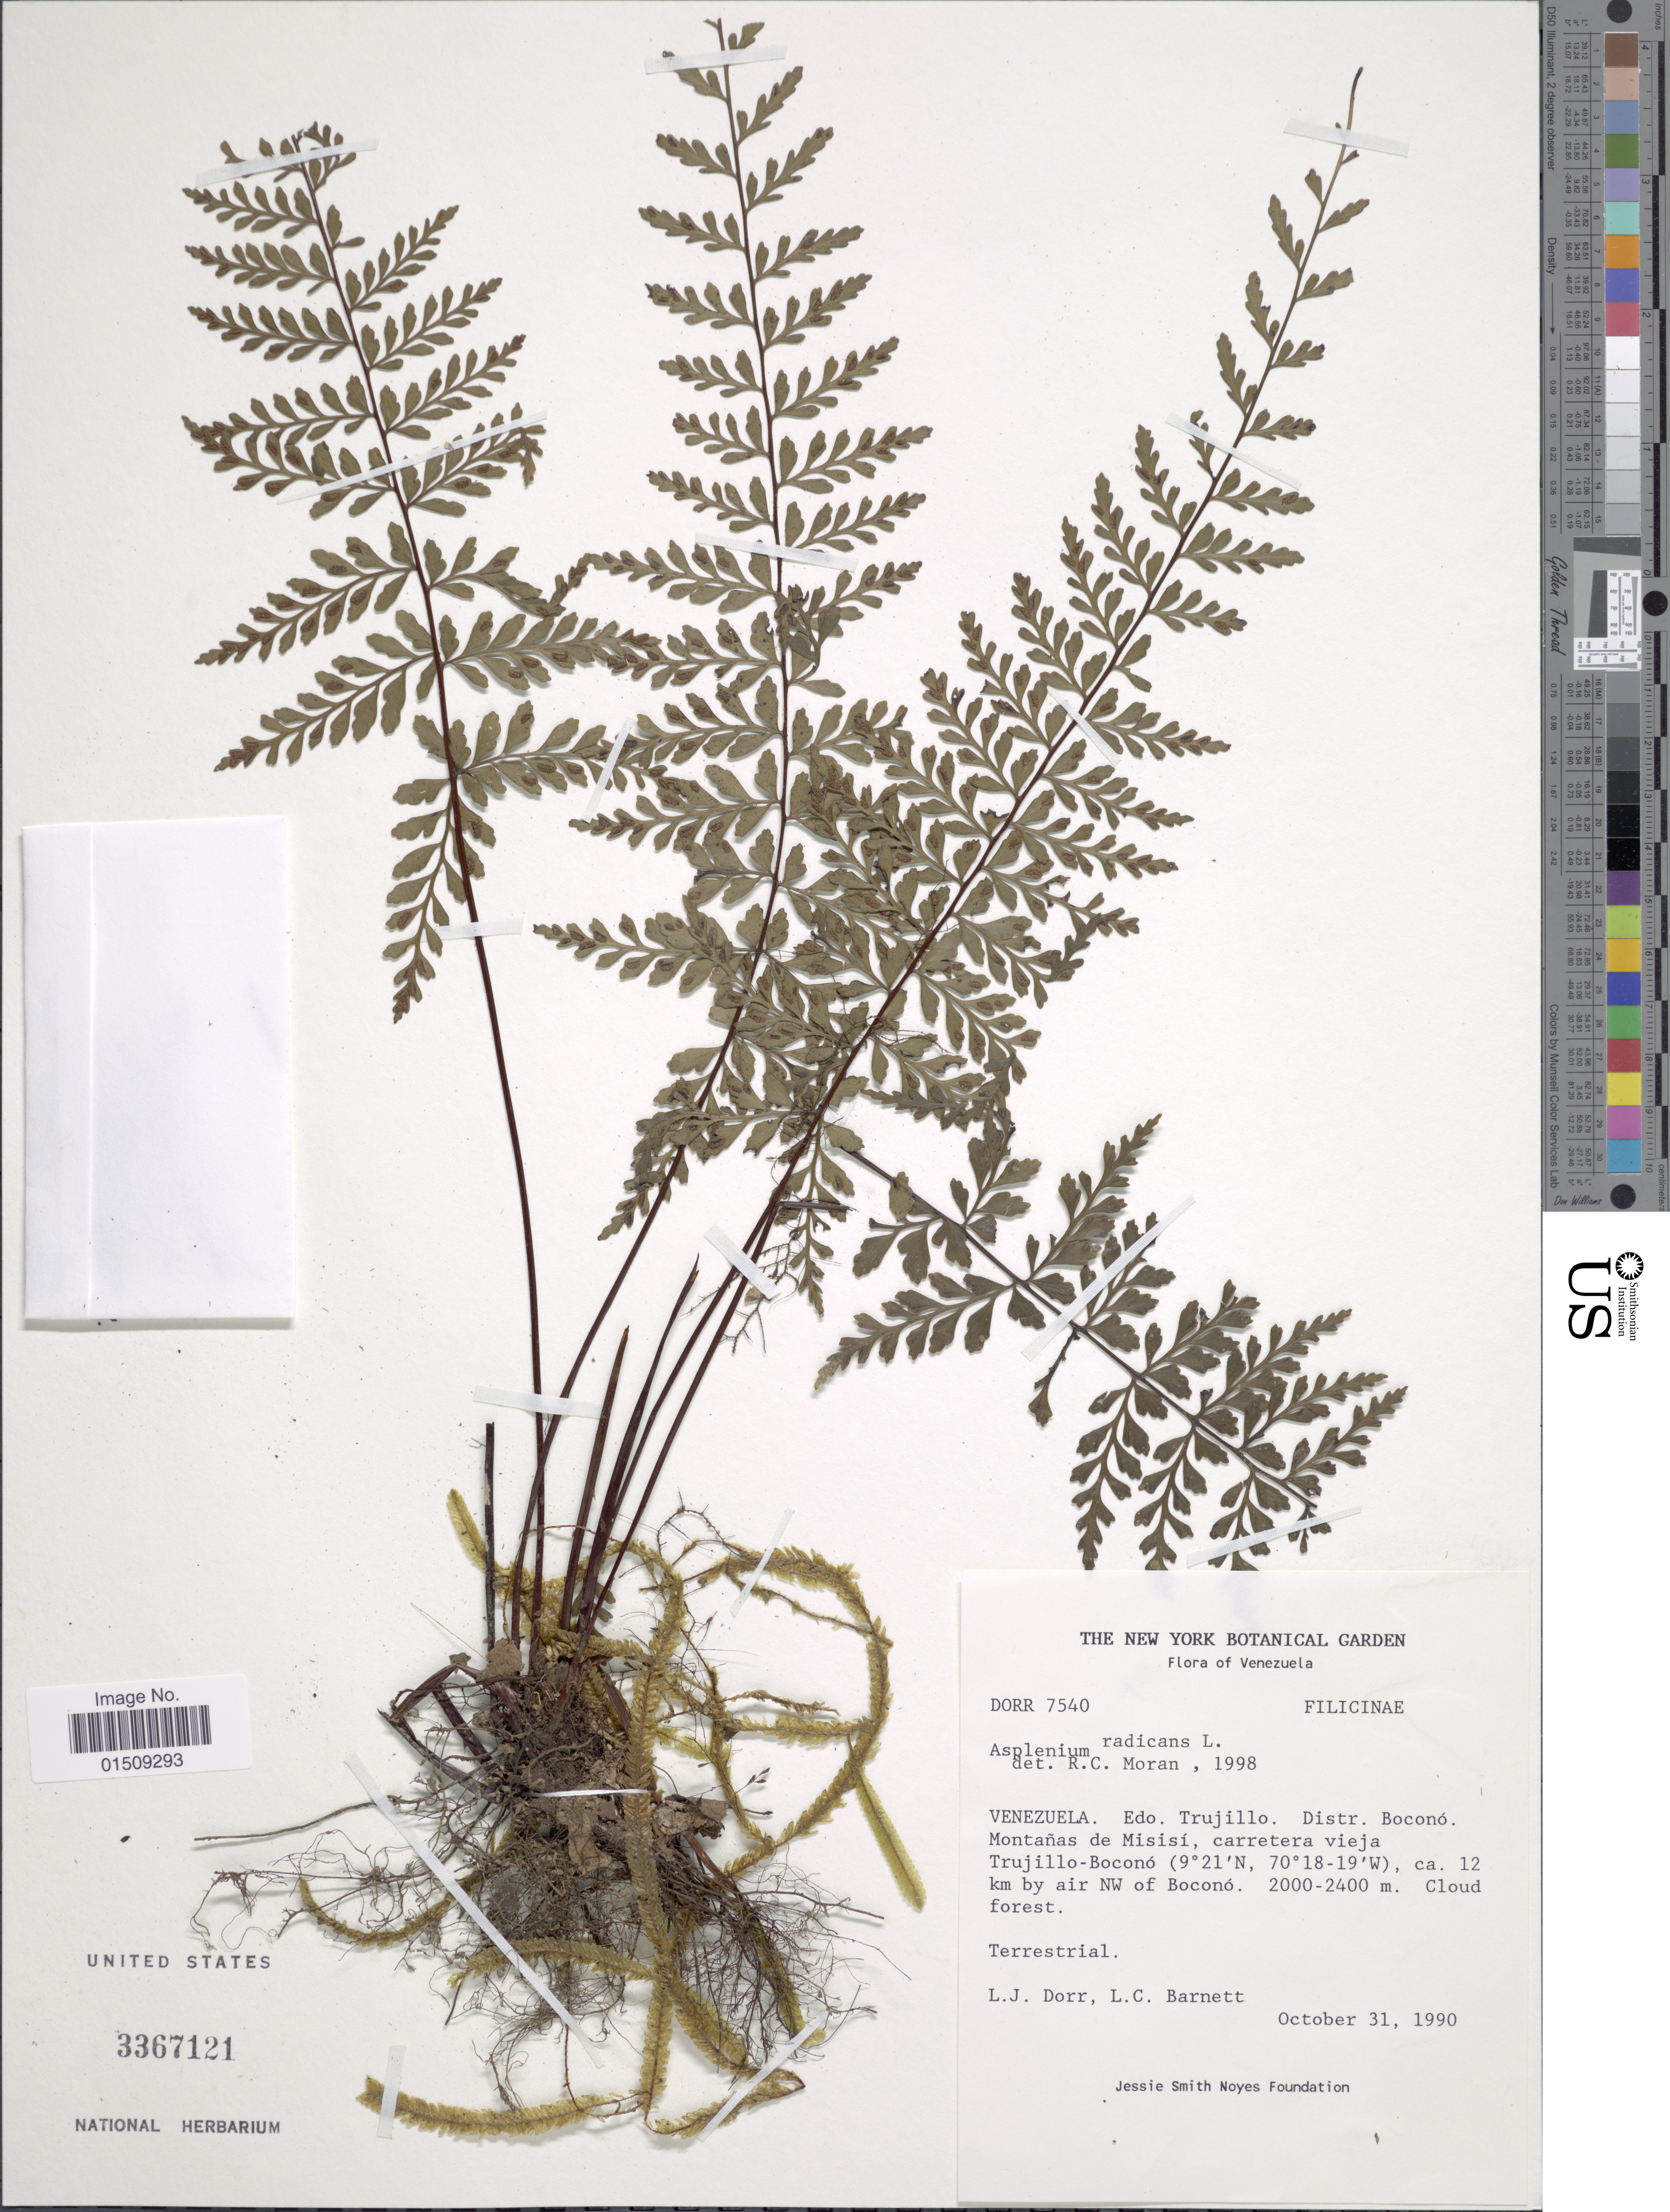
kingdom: Plantae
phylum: Tracheophyta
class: Polypodiopsida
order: Polypodiales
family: Aspleniaceae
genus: Asplenium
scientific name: Asplenium radicans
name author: L.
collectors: L. J. Dorr & L. C. Barnett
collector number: DORR 7540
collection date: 1990-10-31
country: Venezuela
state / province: Trujillo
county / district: Boconó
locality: Montañas de Misisi, carretera vieja Trujillo-Boconó, ca. 12 km by air NW of Boconó.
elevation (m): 2000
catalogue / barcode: US 3367121